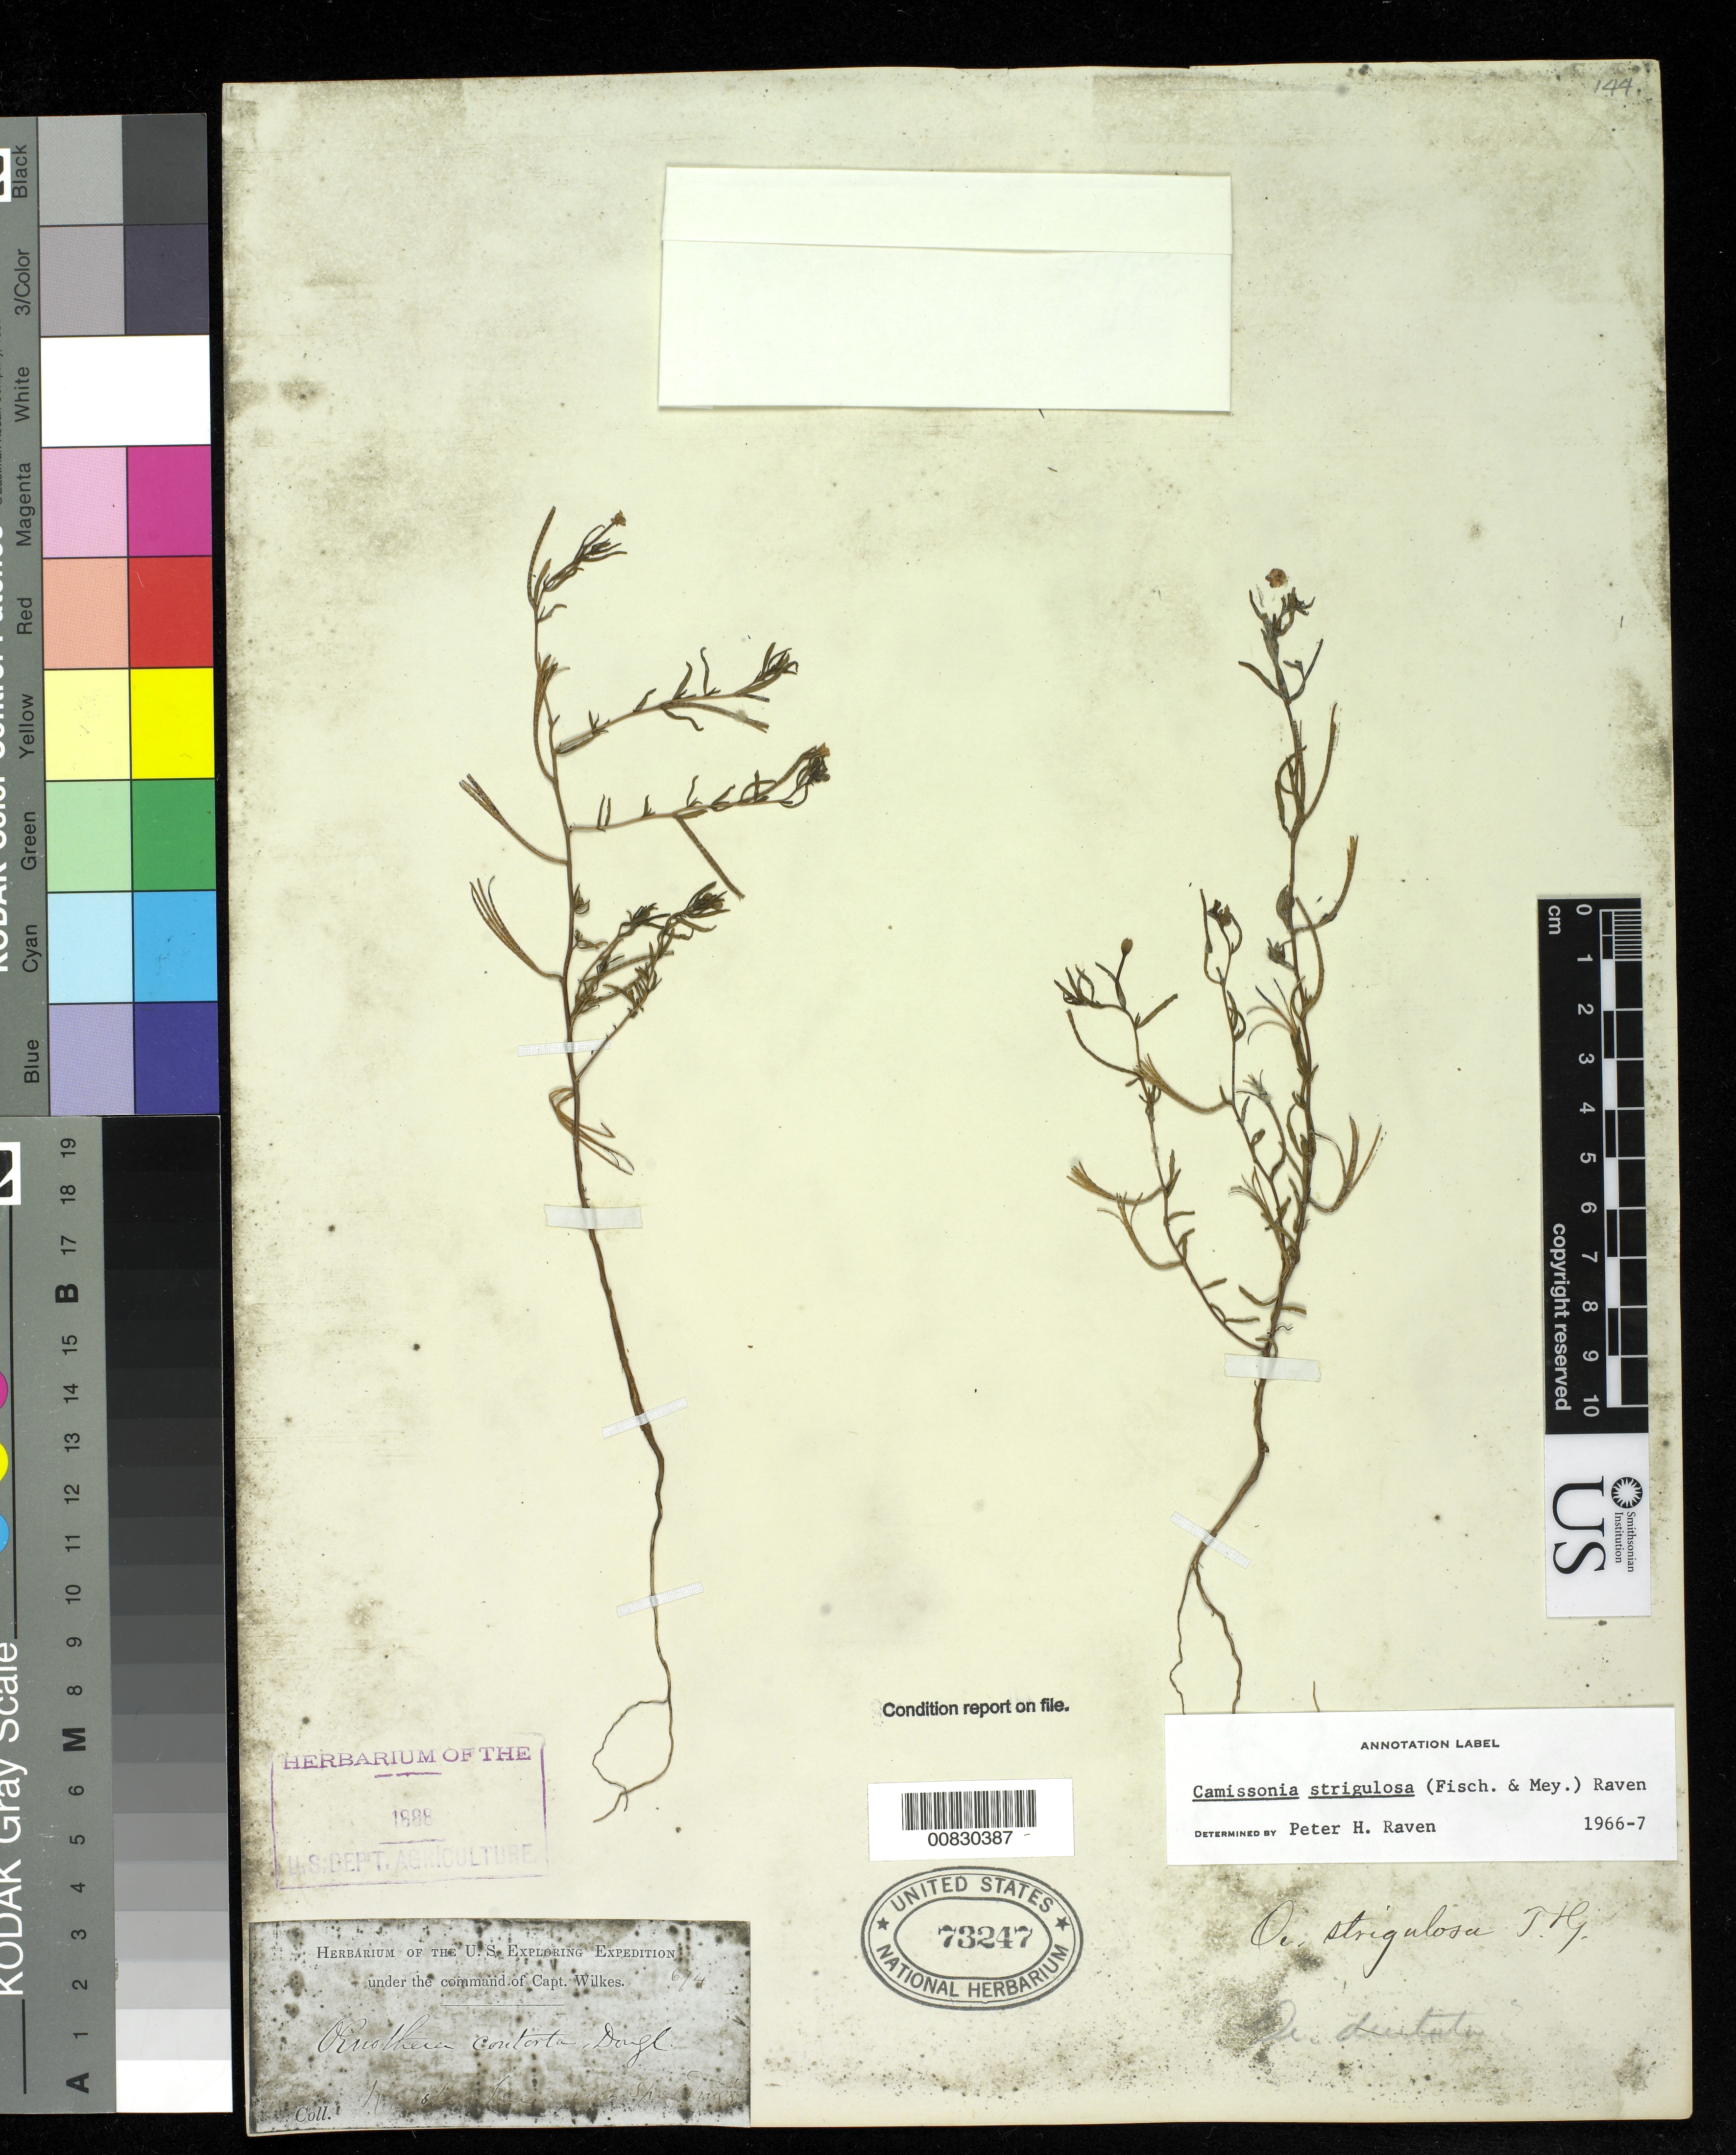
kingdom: Plantae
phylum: Tracheophyta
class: Magnoliopsida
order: Myrtales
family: Onagraceae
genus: Camissonia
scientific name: Camissonia strigulosa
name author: (Fisch. & C.A. Mey.) P.H. Raven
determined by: Raven, P. H.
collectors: Wilkes Explor. Exped.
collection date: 1838/1842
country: United States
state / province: Washington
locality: Kooskooskee, near Spalding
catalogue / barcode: US 73247